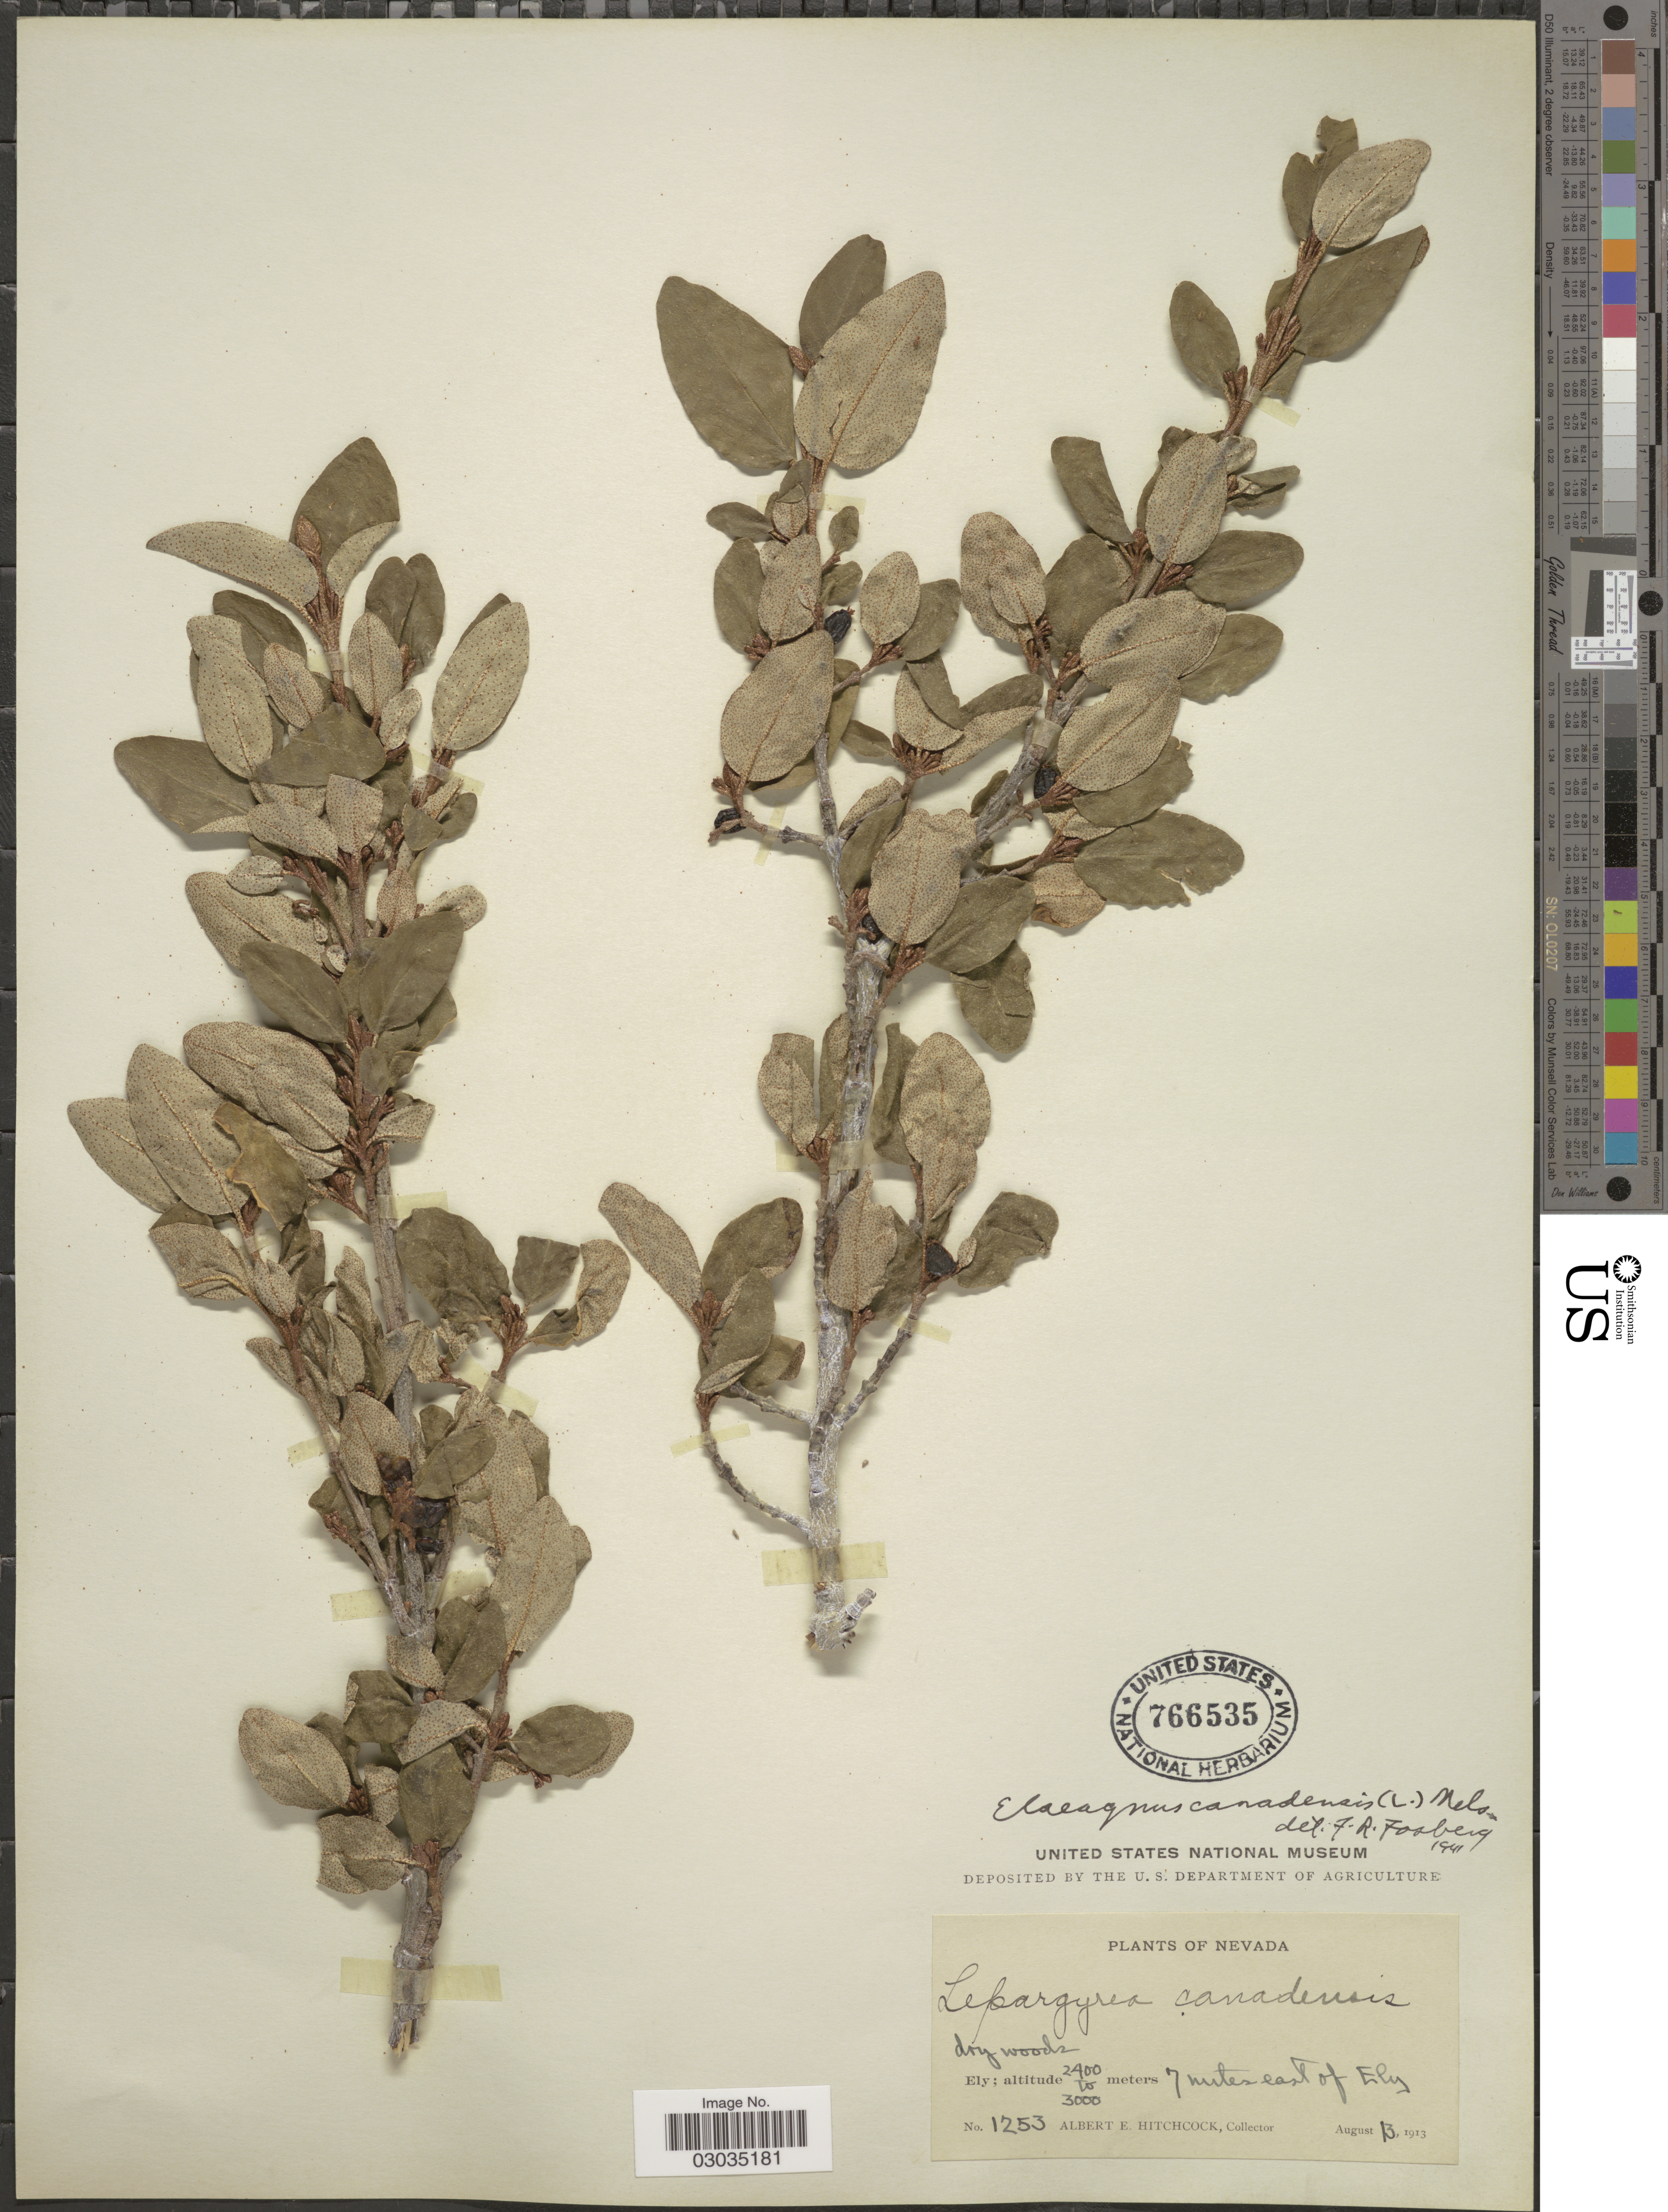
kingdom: Plantae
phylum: Tracheophyta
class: Magnoliopsida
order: Rosales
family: Elaeagnaceae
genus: Shepherdia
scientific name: Shepherdia canadensis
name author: (L.) Nutt.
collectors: A. Hitchcock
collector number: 1253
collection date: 1913-08-13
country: United States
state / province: Nevada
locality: Ely, 7 miles east of Ely.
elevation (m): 2400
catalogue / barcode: US 766535